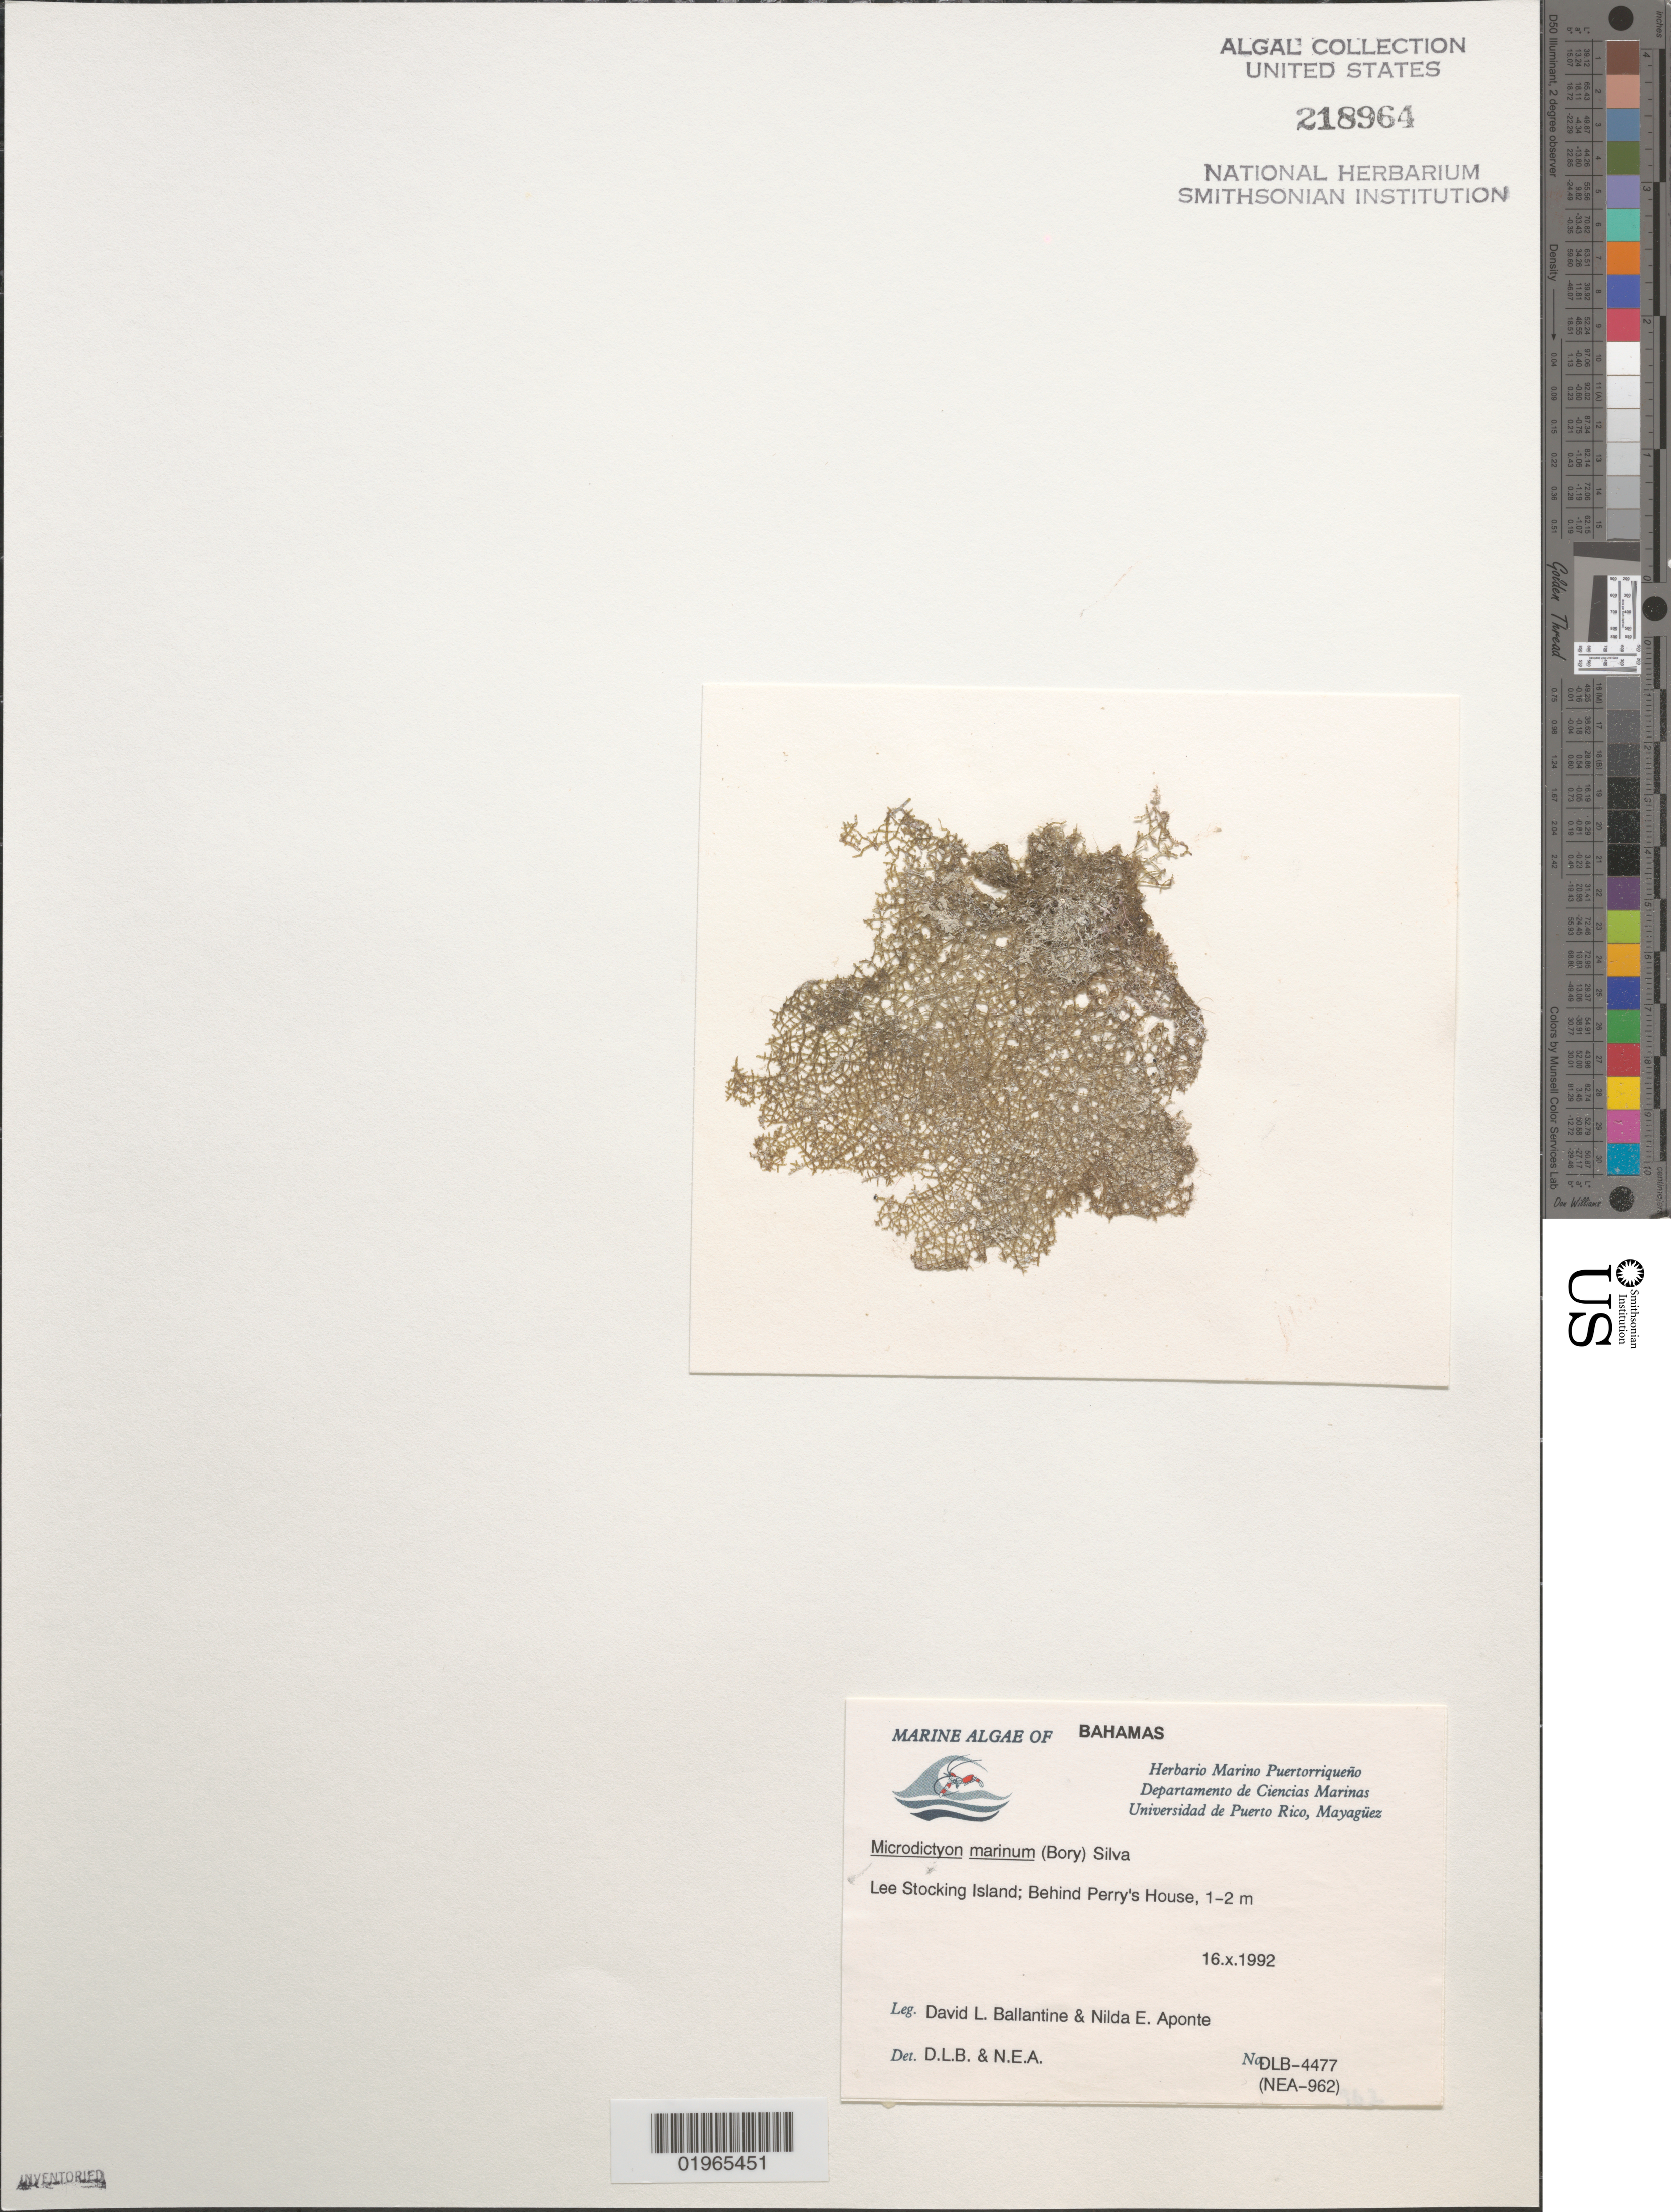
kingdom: Plantae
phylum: Chlorophyta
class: Ulvophyceae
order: Cladophorales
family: Anadyomenaceae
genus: Microdictyon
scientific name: Microdictyon marinum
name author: (Bory) P.C. Silva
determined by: Ballantine, D. L.; Aponte, N. E.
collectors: D.L. Ballantine & N. E. Aponte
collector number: DLB 4477, NEA 962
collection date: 1992-10-16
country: Bahamas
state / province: Exuma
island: Lee Stocking Island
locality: Behind Perry's House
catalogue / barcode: US 218964